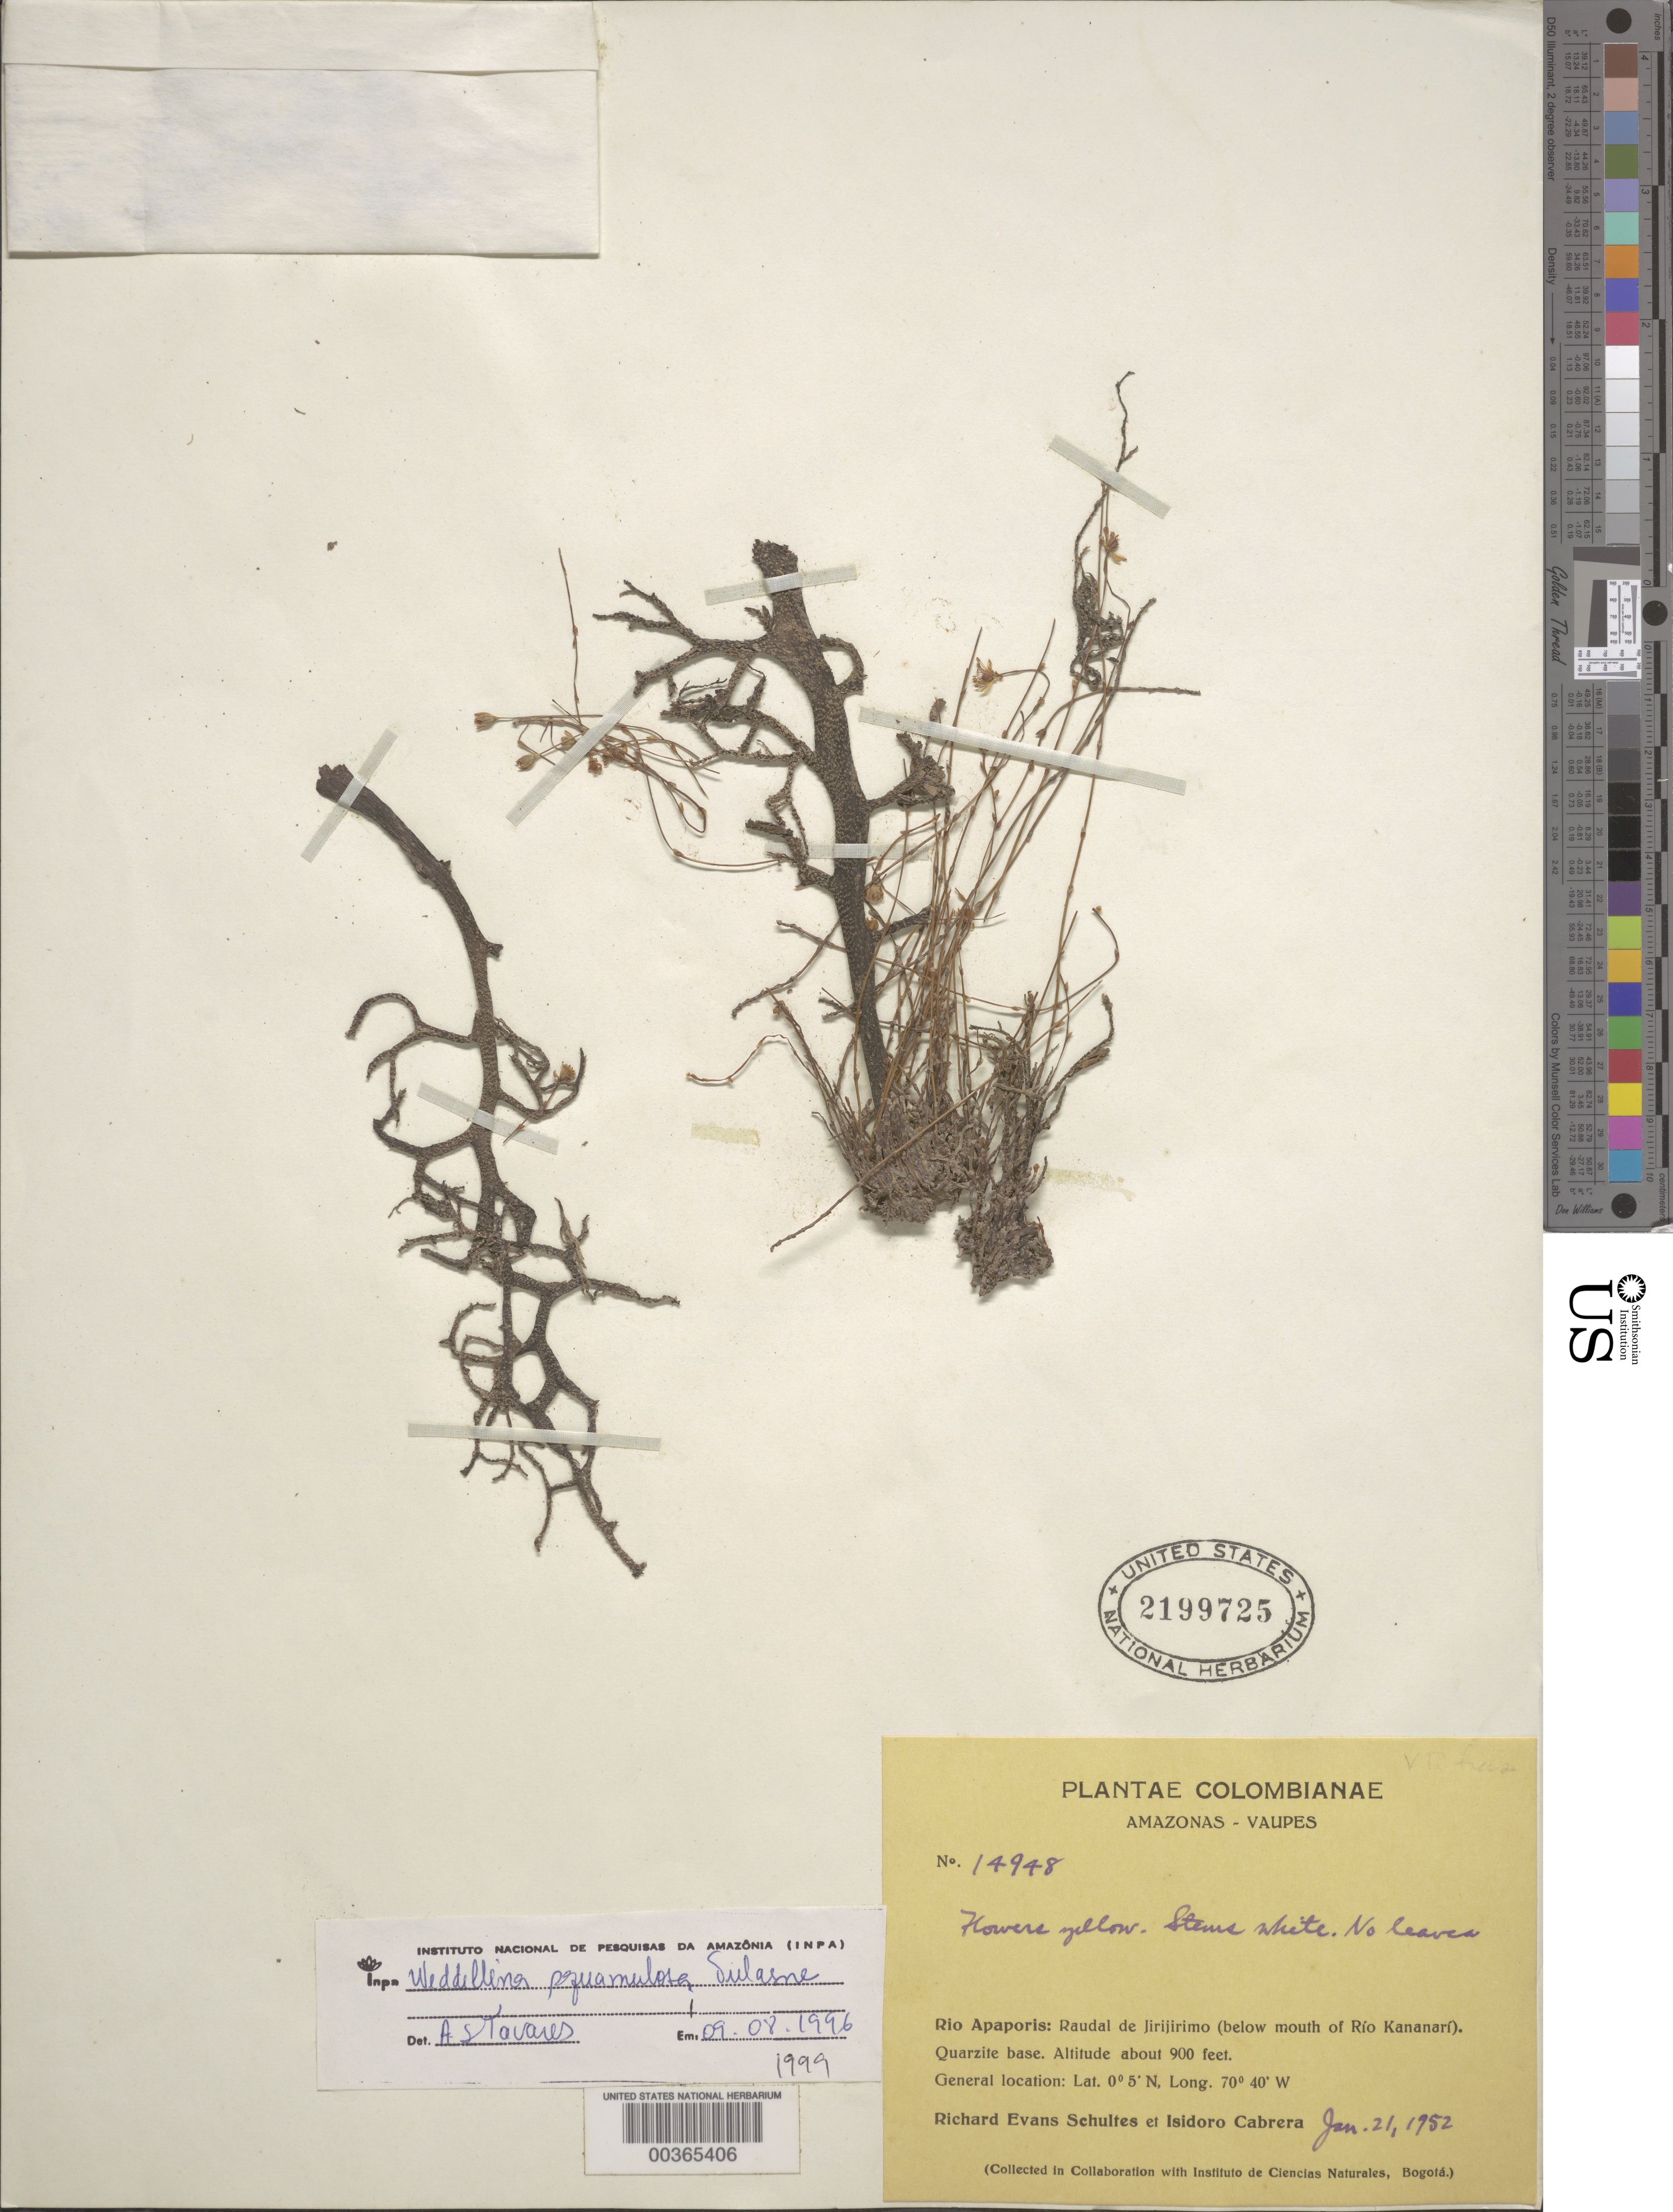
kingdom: Plantae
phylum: Tracheophyta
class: Magnoliopsida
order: Malpighiales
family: Podostemaceae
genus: Weddellina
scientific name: Weddellina squamulosa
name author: Tul.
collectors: R. E. Schultes & I. Cabrera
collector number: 14948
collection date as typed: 21 Jan 1952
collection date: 1952-01-21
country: Colombia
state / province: Amazônas / Vaupés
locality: Rio Apaporis: Raudal de Jirijirimo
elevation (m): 900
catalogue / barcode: US 2199725